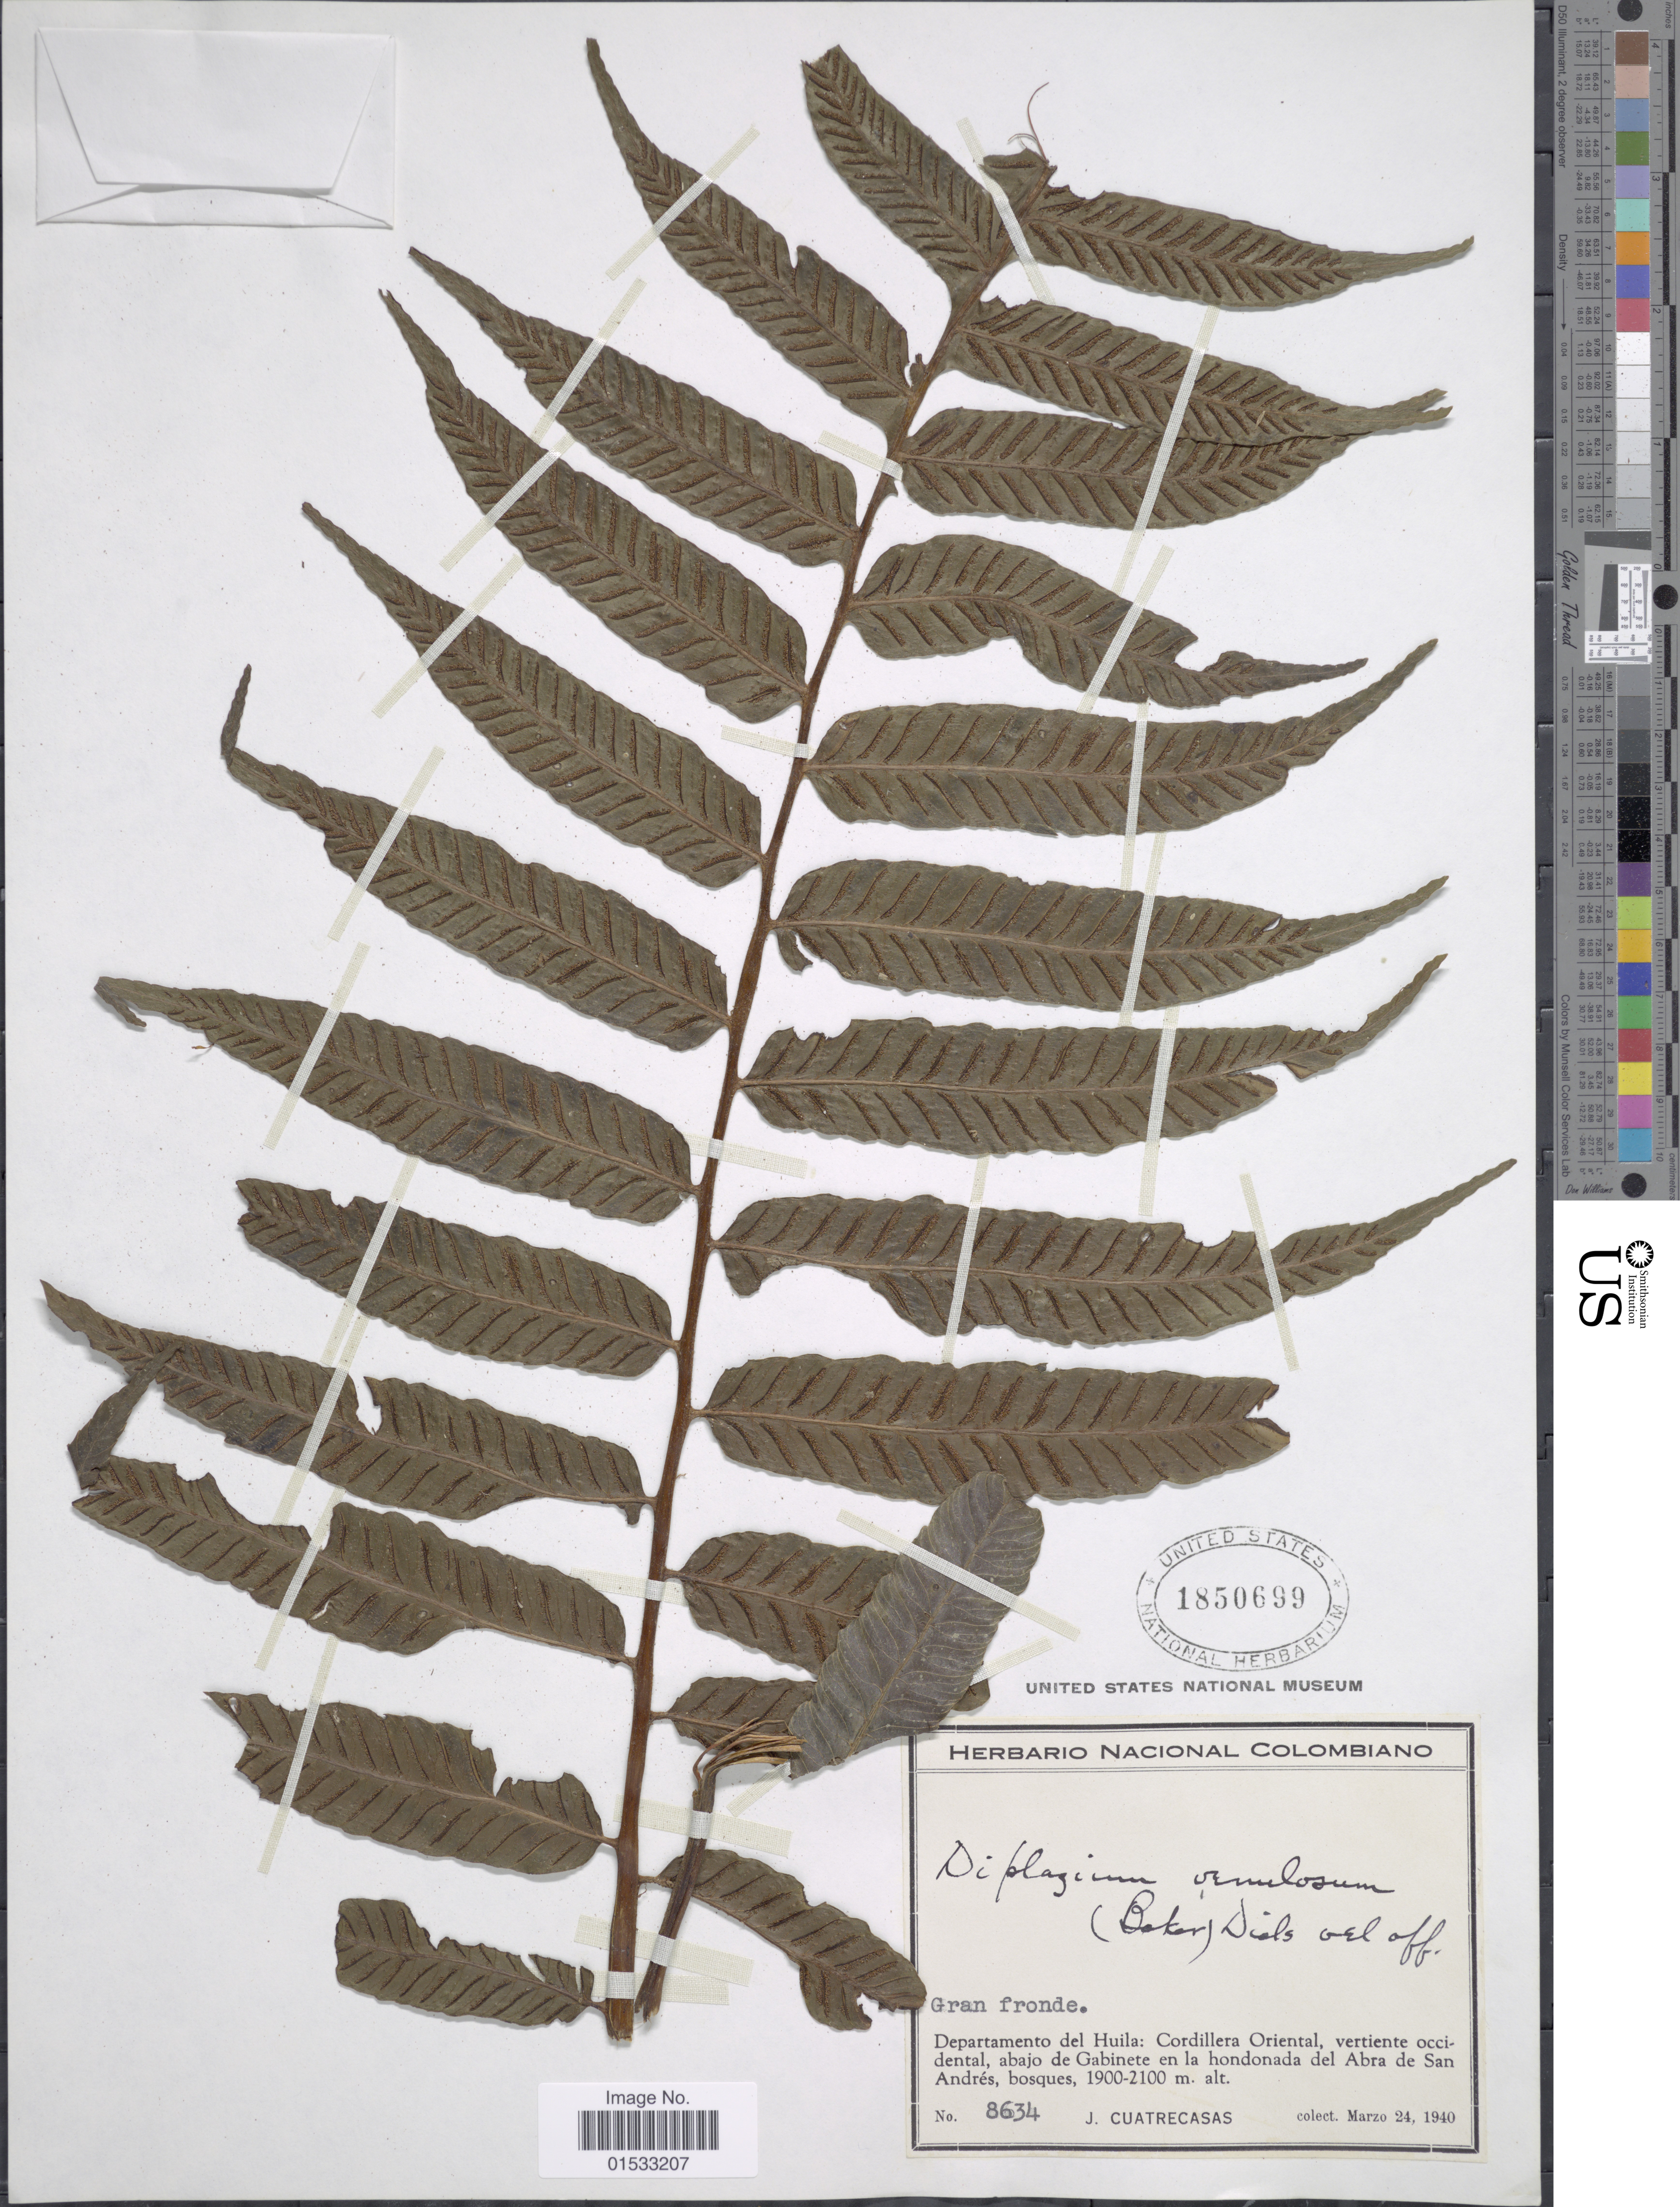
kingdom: Plantae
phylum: Tracheophyta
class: Polypodiopsida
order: Polypodiales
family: Athyriaceae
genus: Diplazium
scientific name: Diplazium venulosum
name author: (Baker) Diels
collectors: J. Cuatrecasas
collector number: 8634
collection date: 1940-03-24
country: Colombia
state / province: Huila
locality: Cordillera Gran fronde, Oriental, vertiente occintalm aboja de Gabinete en la hondonada del Abra de San Andrés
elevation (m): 1900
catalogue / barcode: US 1850699